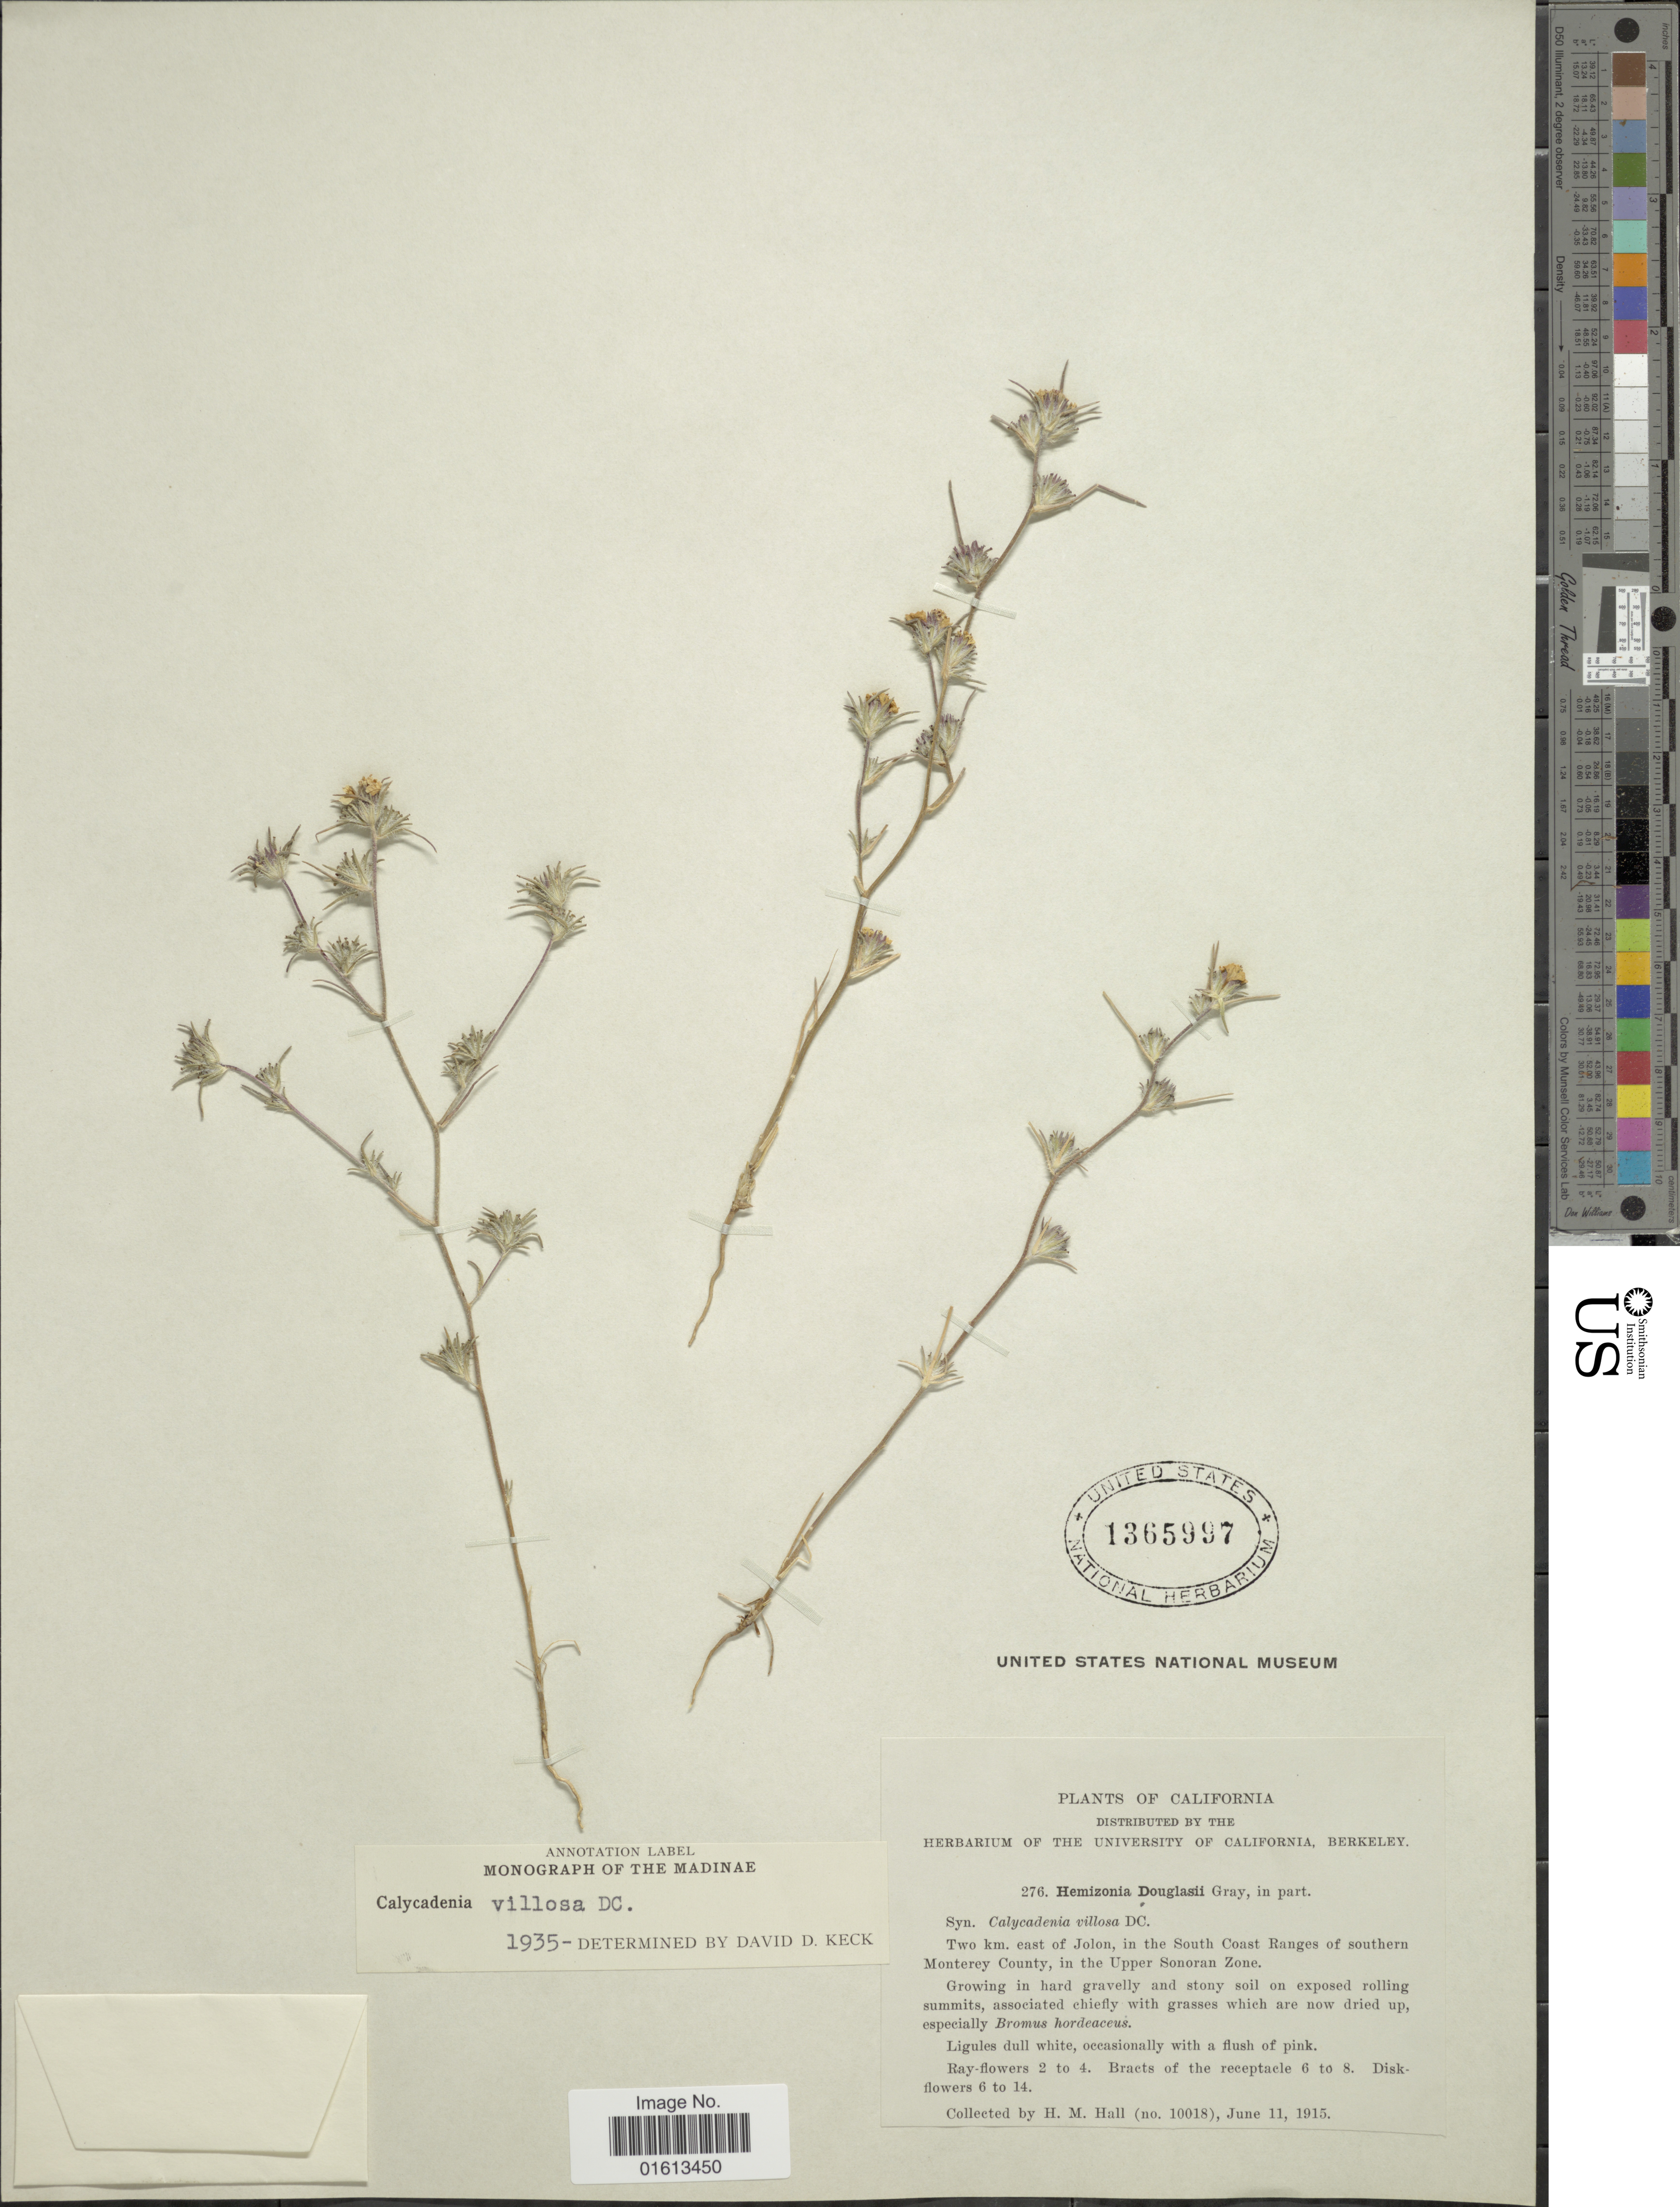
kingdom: Plantae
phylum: Tracheophyta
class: Magnoliopsida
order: Asterales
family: Asteraceae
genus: Calycadenia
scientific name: Calycadenia villosa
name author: DC.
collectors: H. M. Hall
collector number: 10018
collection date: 1915-06-11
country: United States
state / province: California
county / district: Monterey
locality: Two km. east of Jolon, in the South Coast Ranges of southern Monterey County, in the Upper Sonoran Zone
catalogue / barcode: US 1365997